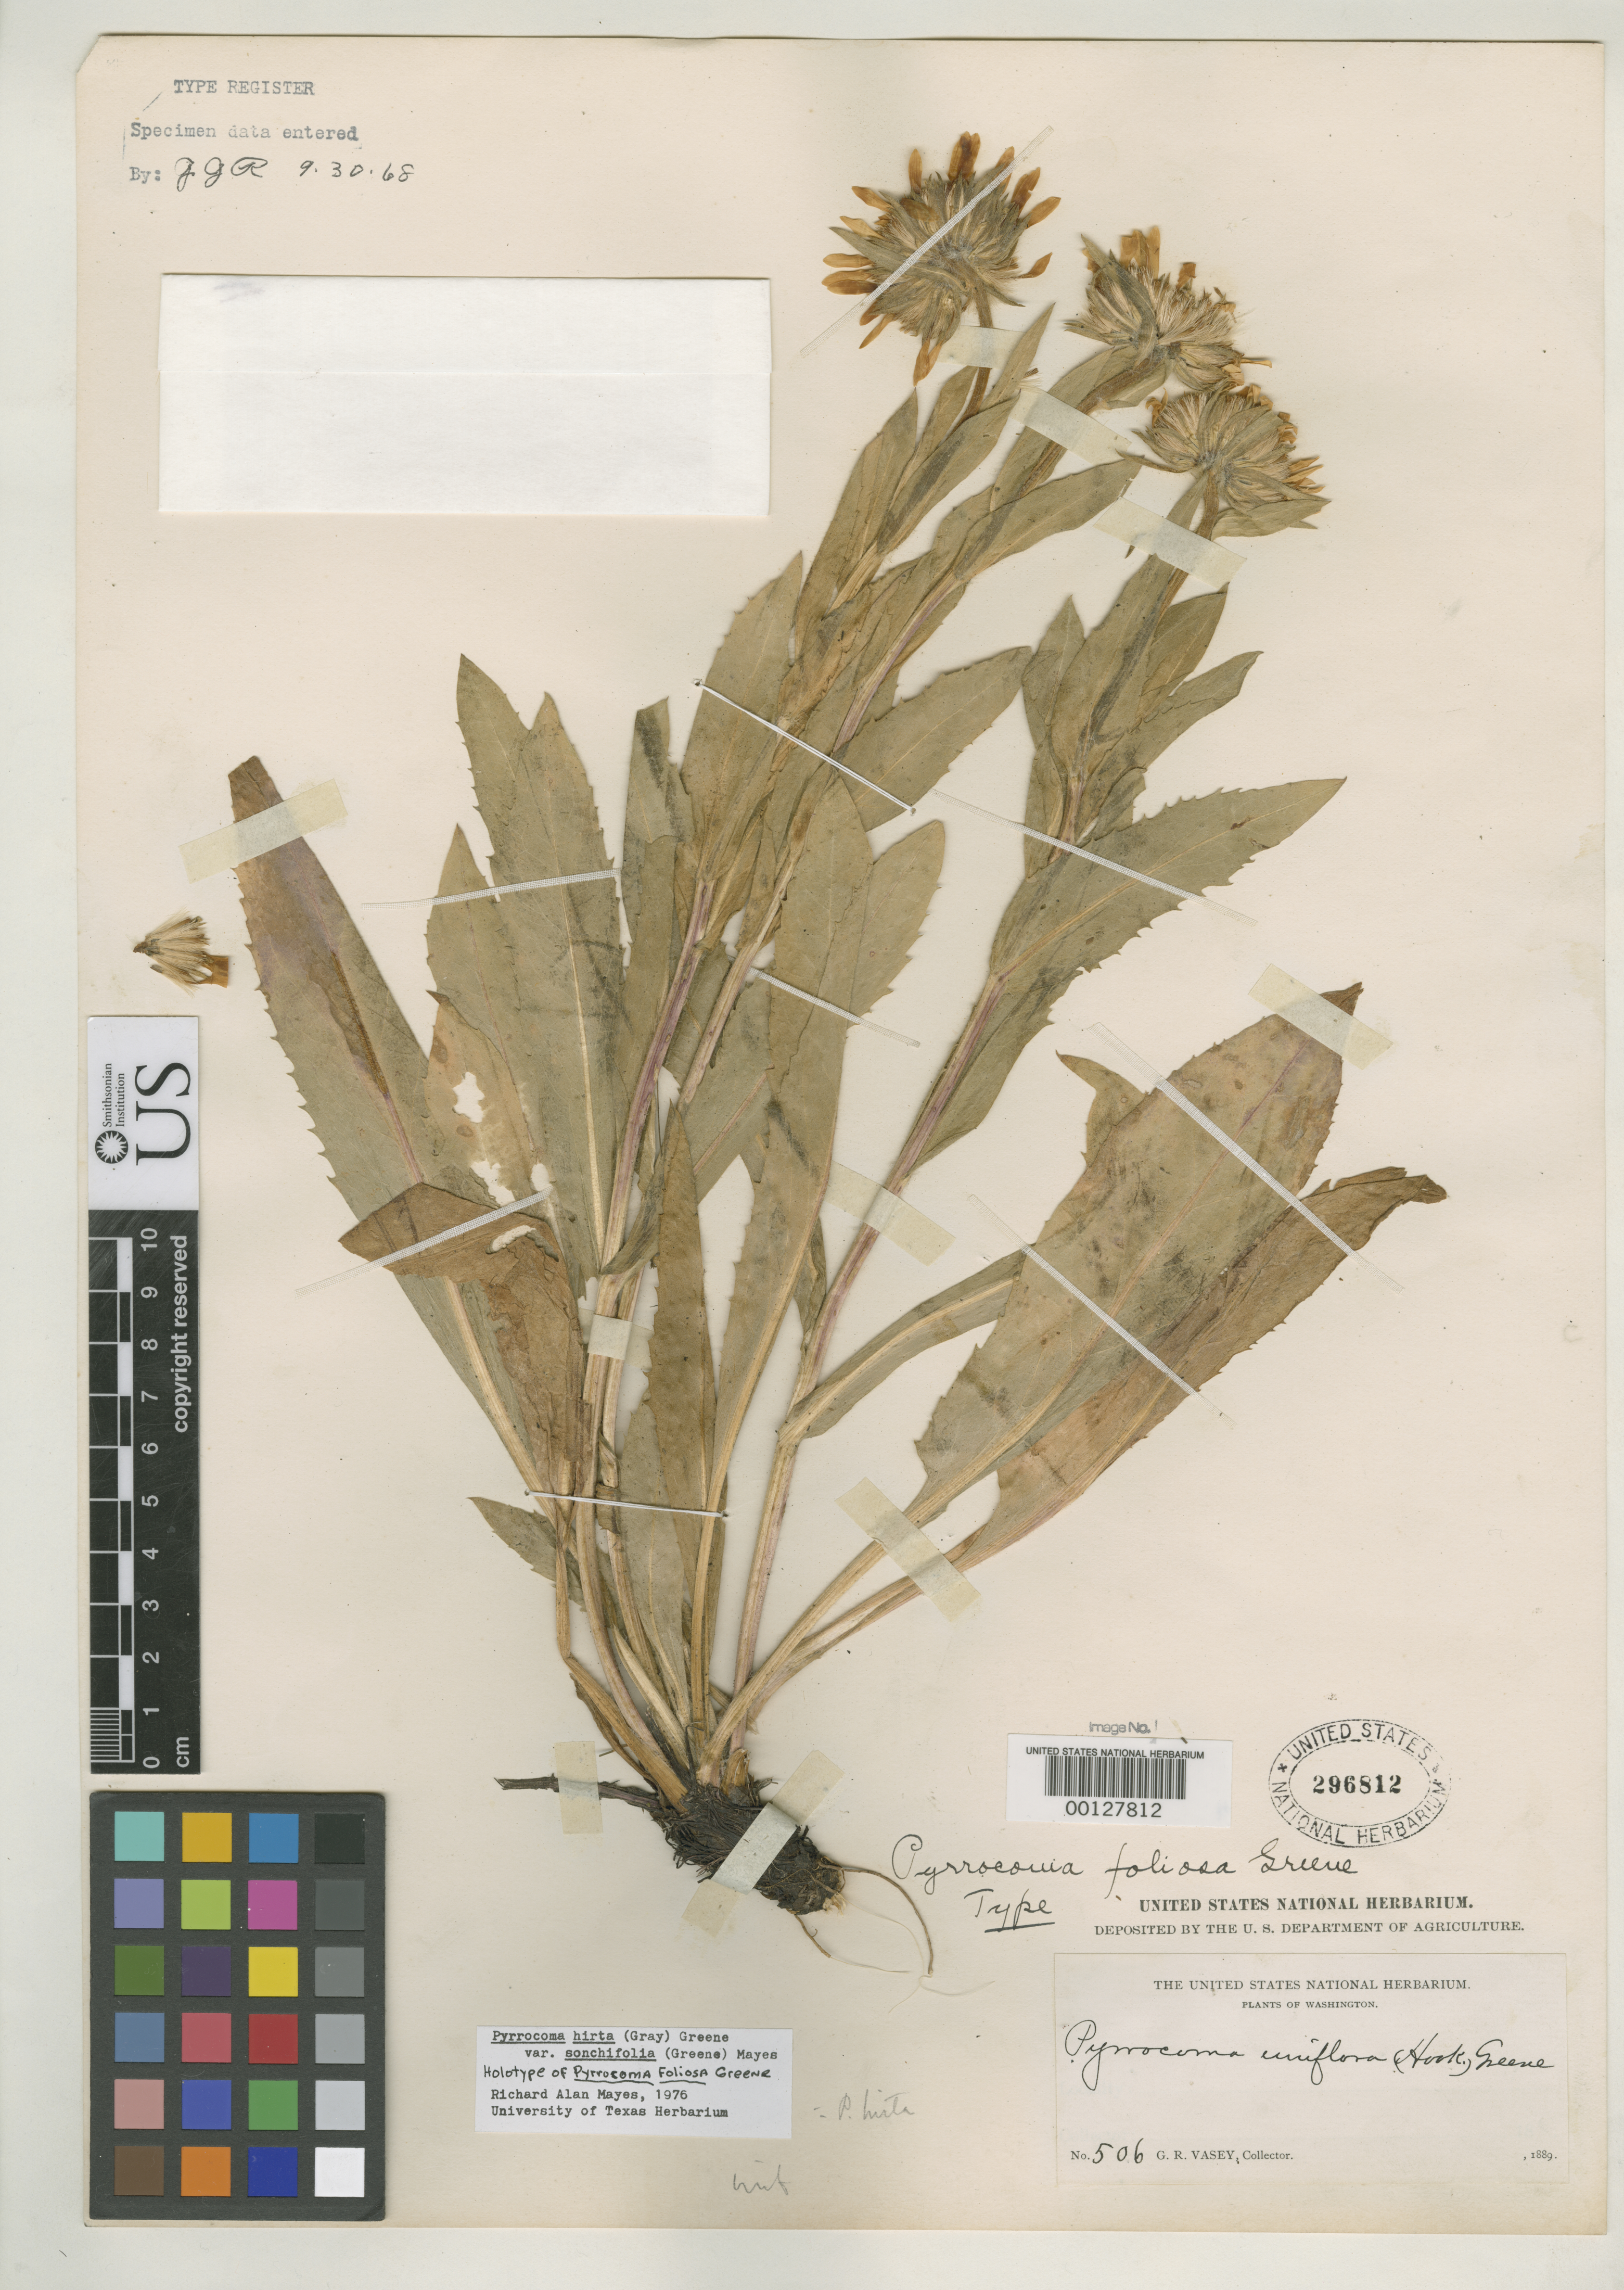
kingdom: Plantae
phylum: Tracheophyta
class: Magnoliopsida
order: Asterales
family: Asteraceae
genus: Pyrrocoma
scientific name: Pyrrocoma foliosa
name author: Greene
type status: Holotype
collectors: G. R. Vasey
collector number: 506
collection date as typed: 1889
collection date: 1889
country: United States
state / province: Washington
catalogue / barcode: US 296812